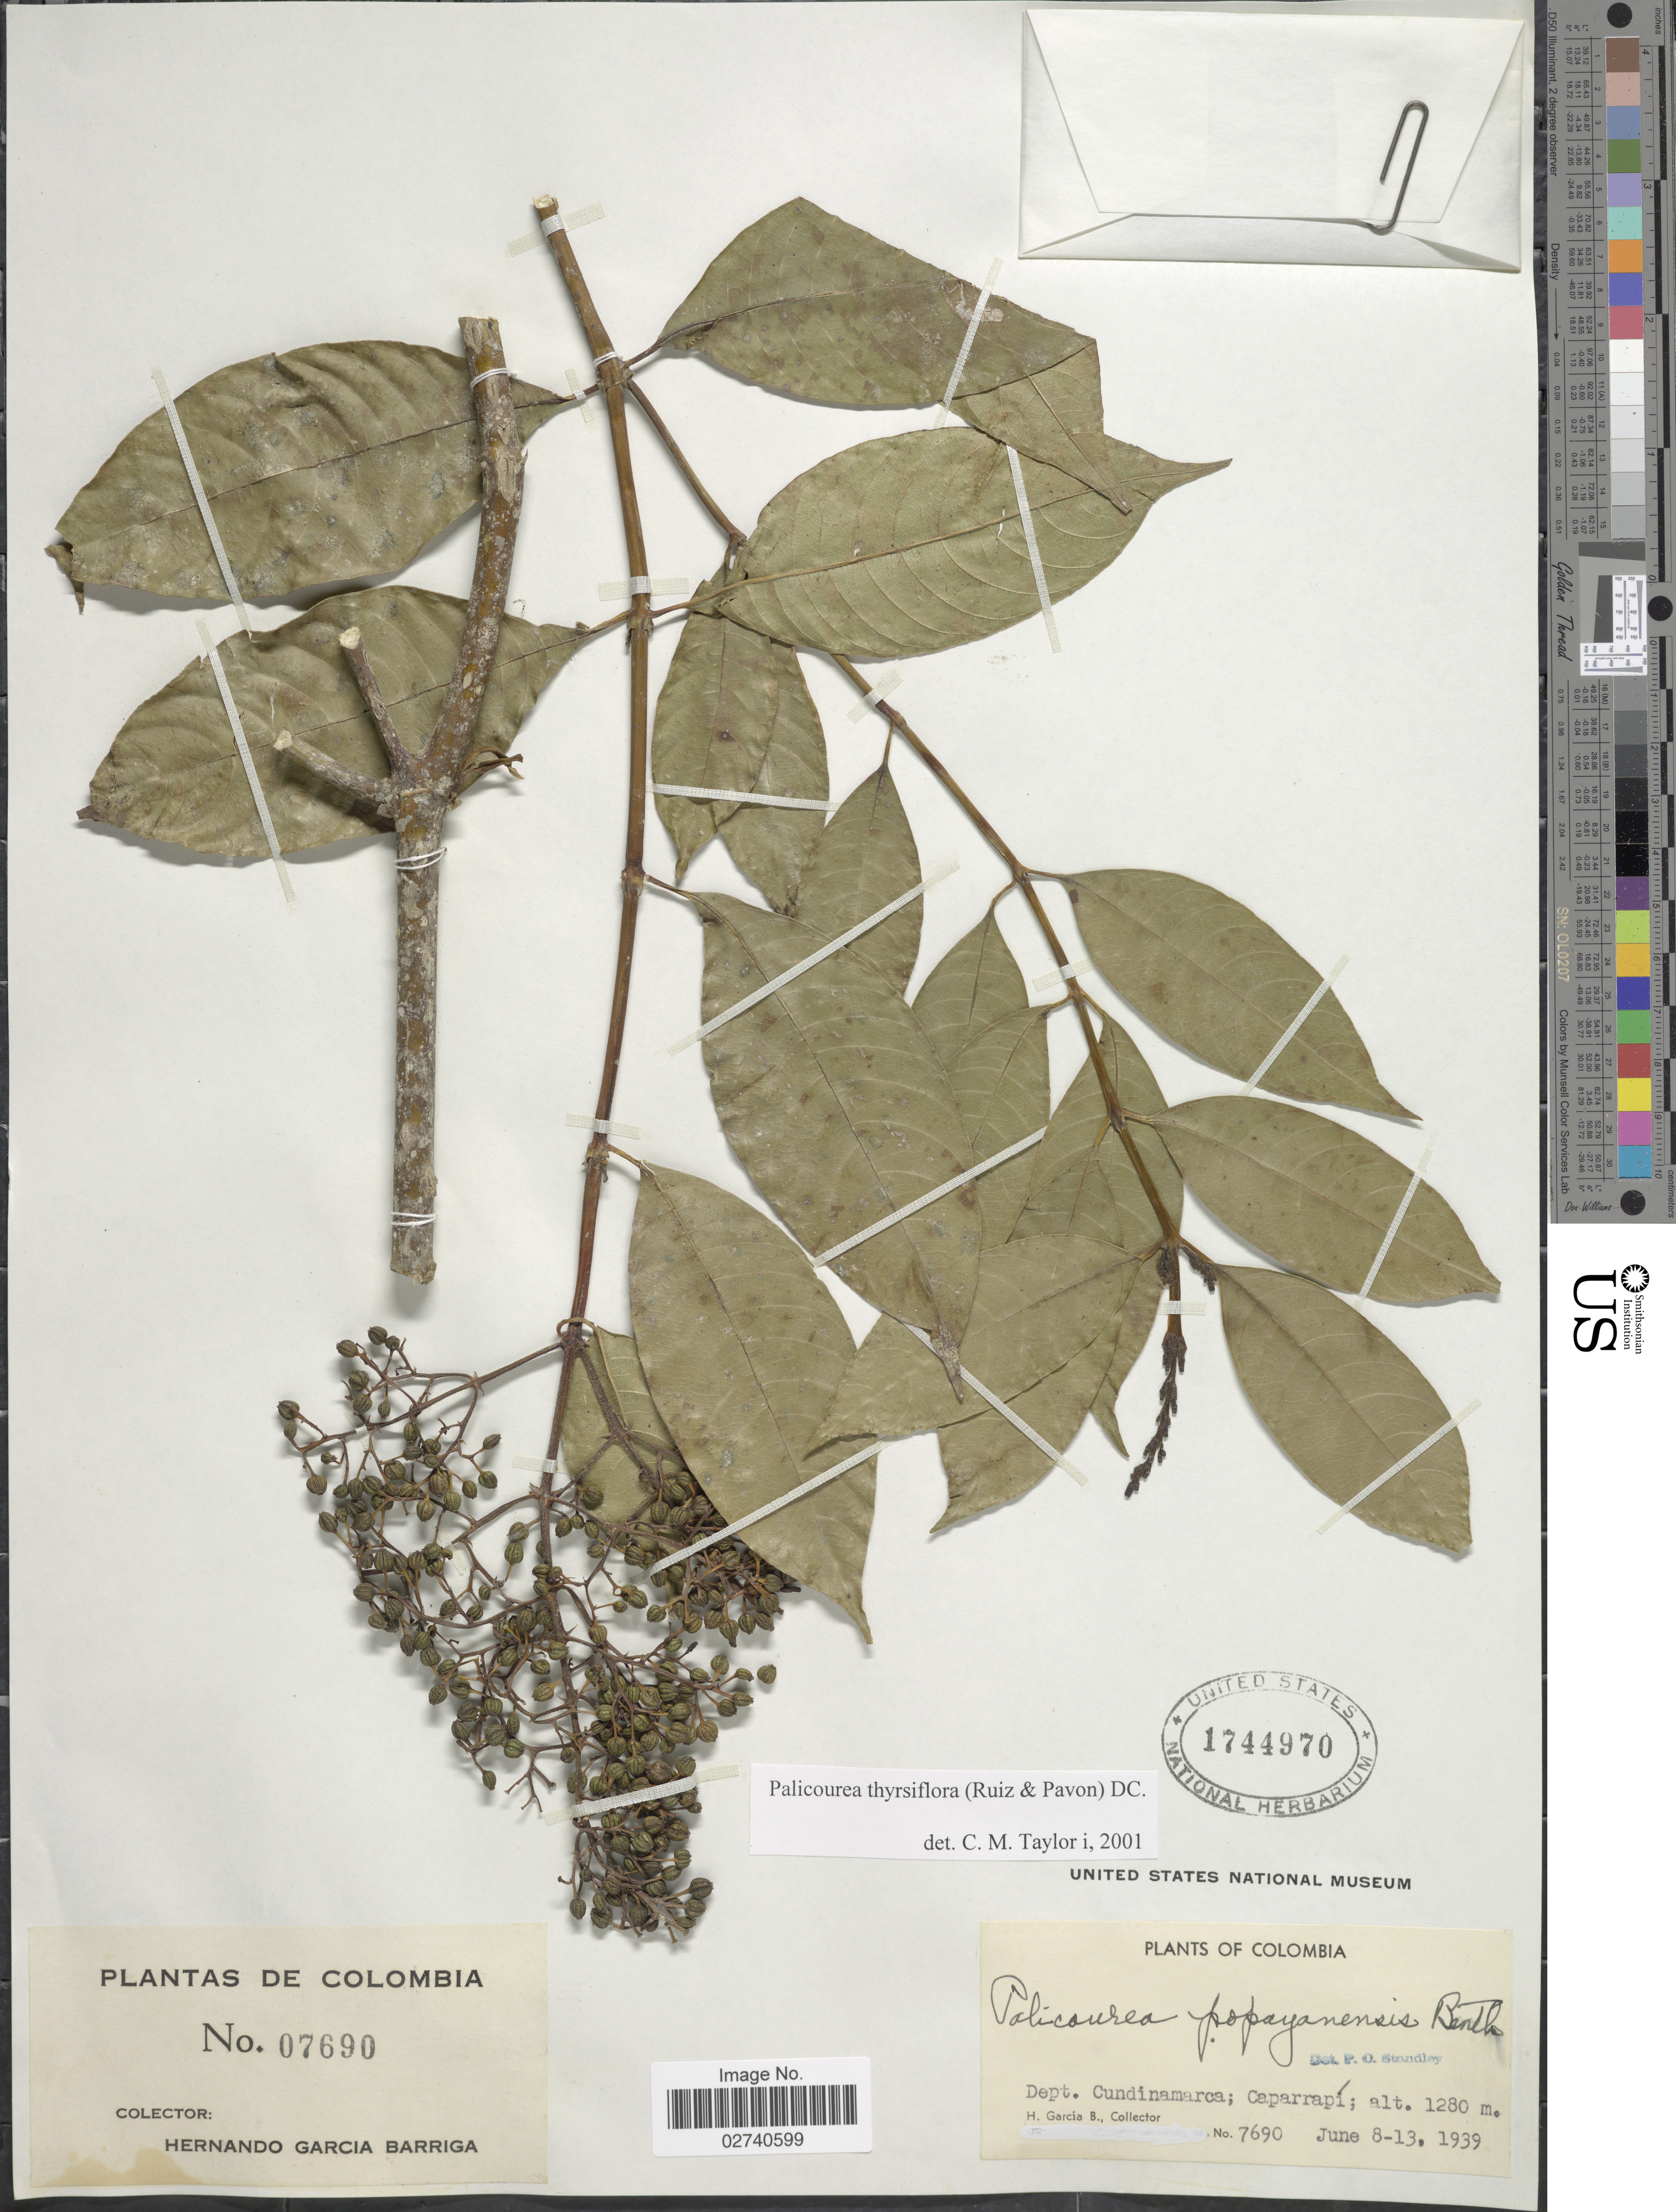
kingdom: Plantae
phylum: Tracheophyta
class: Magnoliopsida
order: Gentianales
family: Rubiaceae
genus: Palicourea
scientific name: Palicourea thyrsiflora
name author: (Ruiz & Pav.) DC.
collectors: H. García Barriga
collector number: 7690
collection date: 1939-06-08/1939-06-13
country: Colombia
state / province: Cundinamarca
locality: Caparrapi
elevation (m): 1280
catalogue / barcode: US 1744970